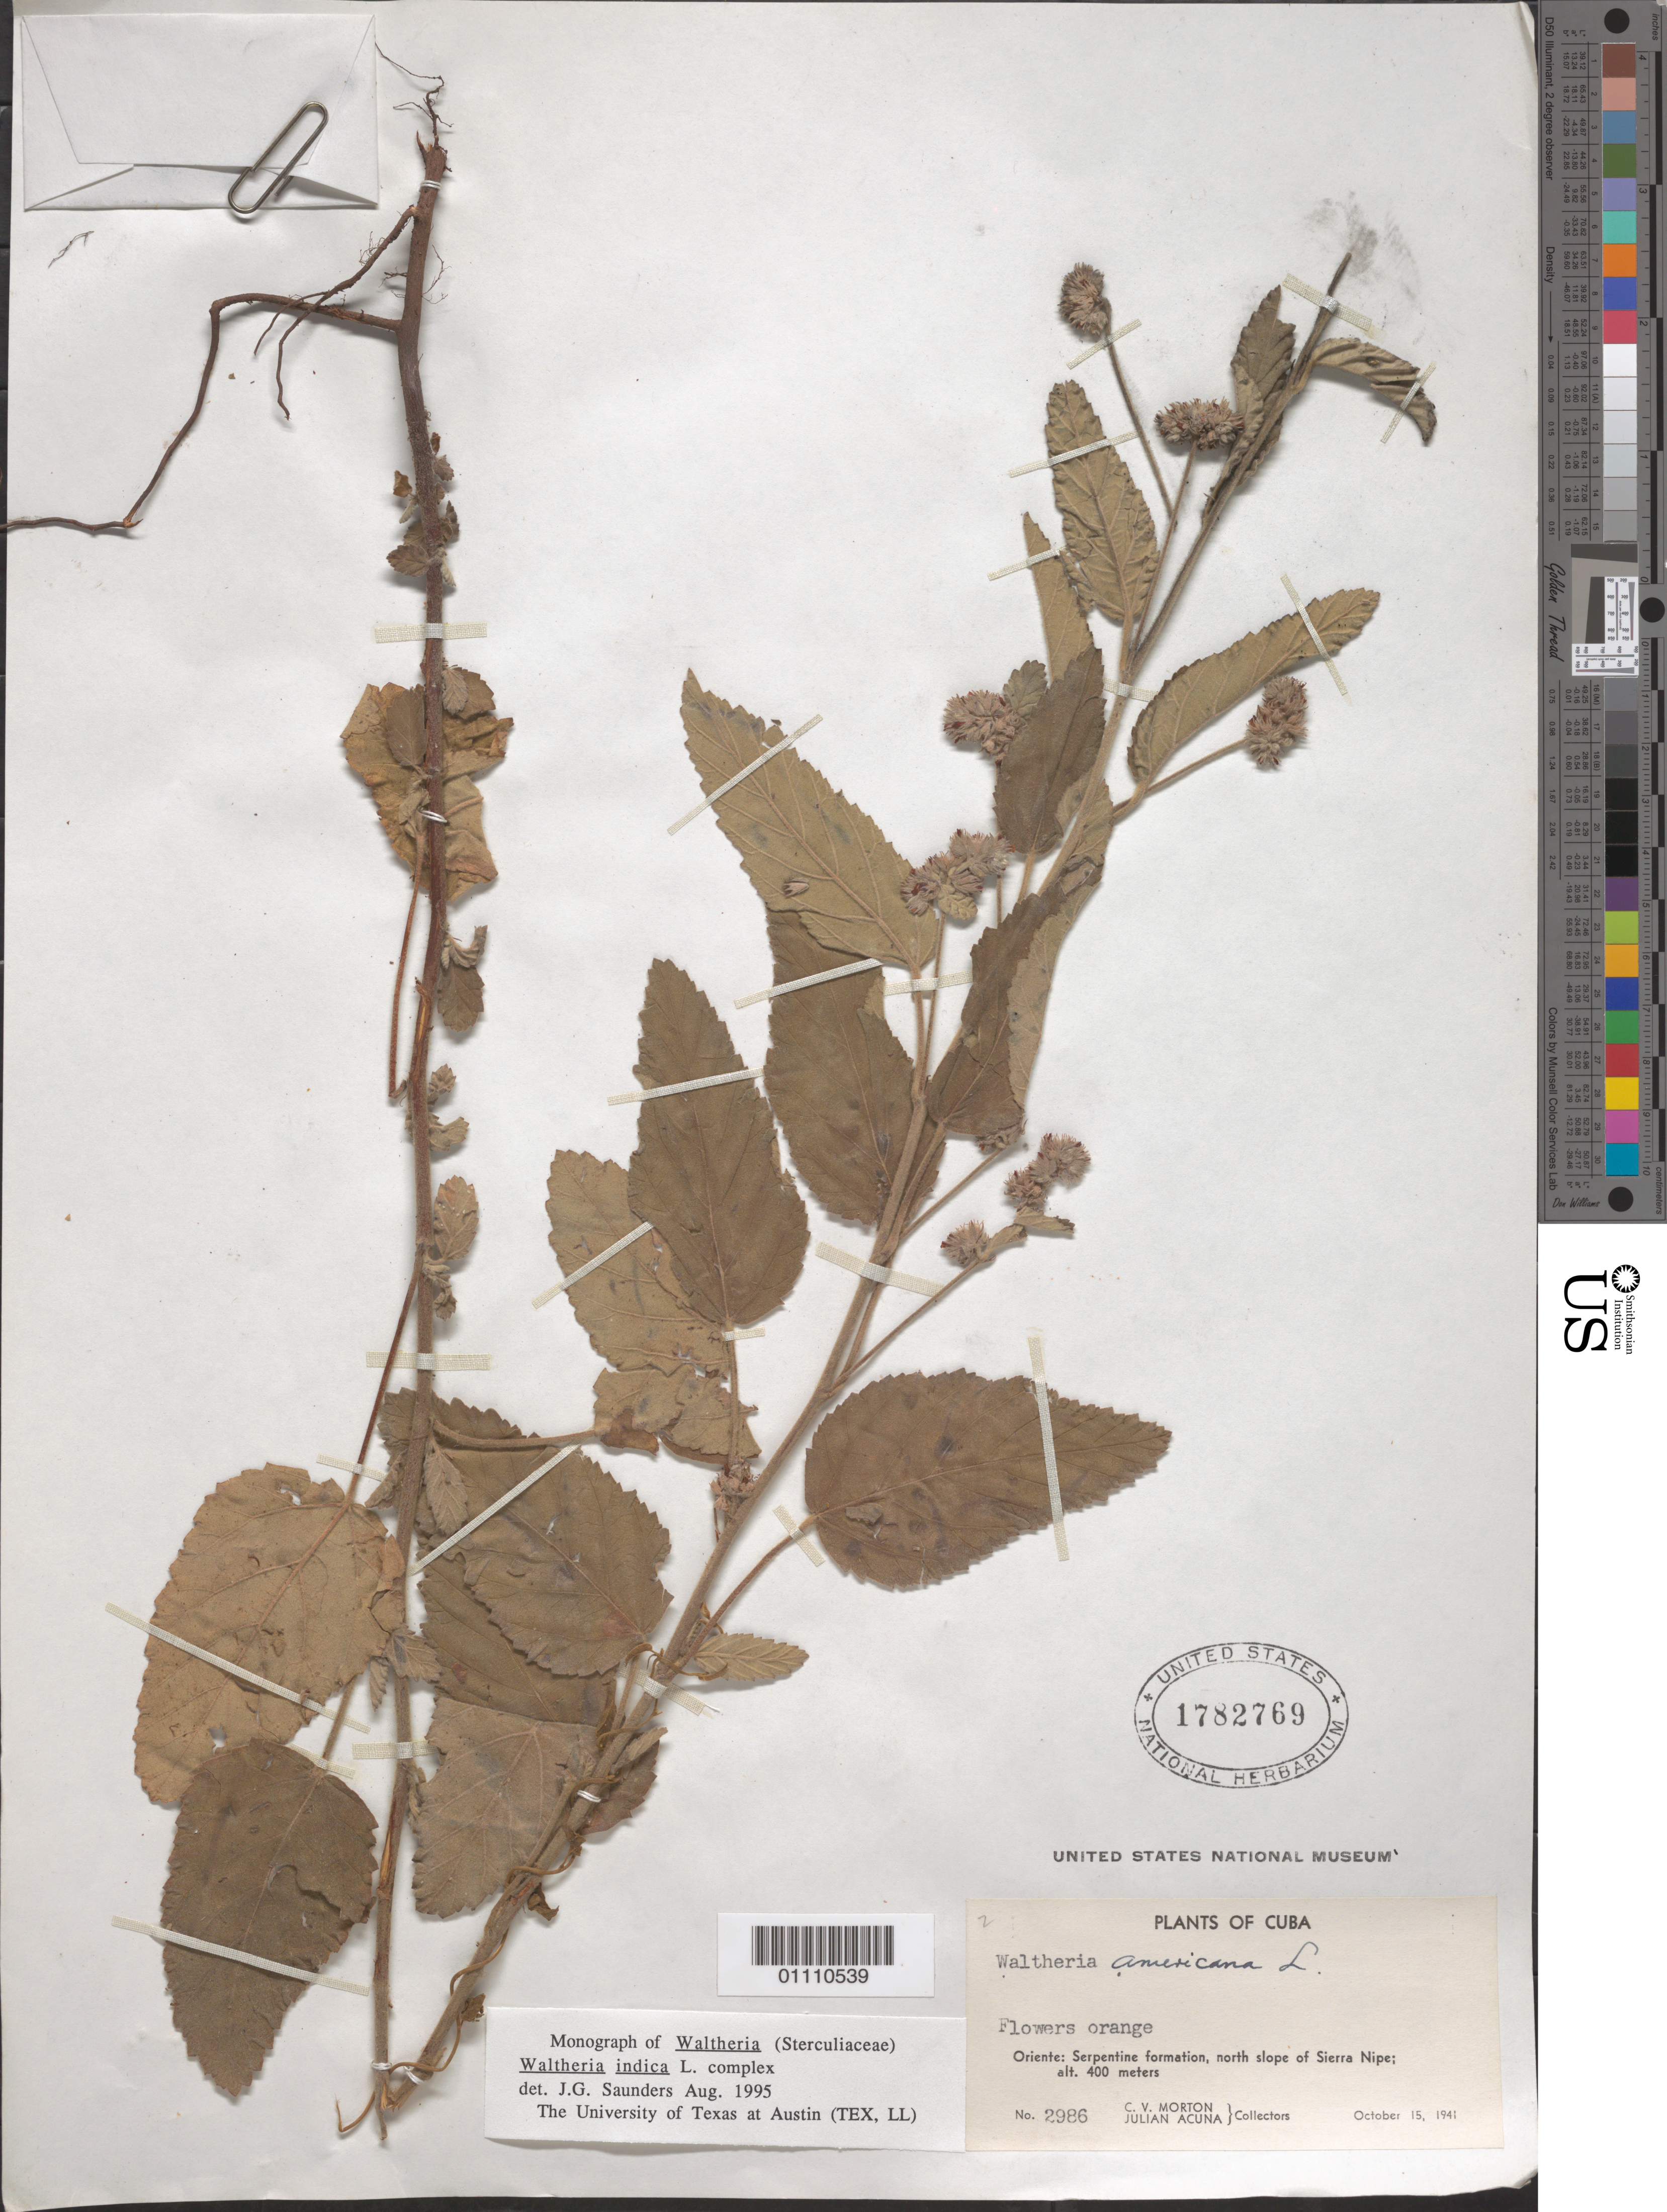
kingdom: Plantae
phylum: Tracheophyta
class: Magnoliopsida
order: Malvales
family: Malvaceae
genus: Waltheria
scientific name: Waltheria indica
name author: L.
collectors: C. V. Morton & J. Acuña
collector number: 2986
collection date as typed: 15 Oct 1941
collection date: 1941-10-15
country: Cuba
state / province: Holguín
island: Cuba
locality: Serpentine formation, N slope of Sierra Nipe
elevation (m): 400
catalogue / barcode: US 1782769